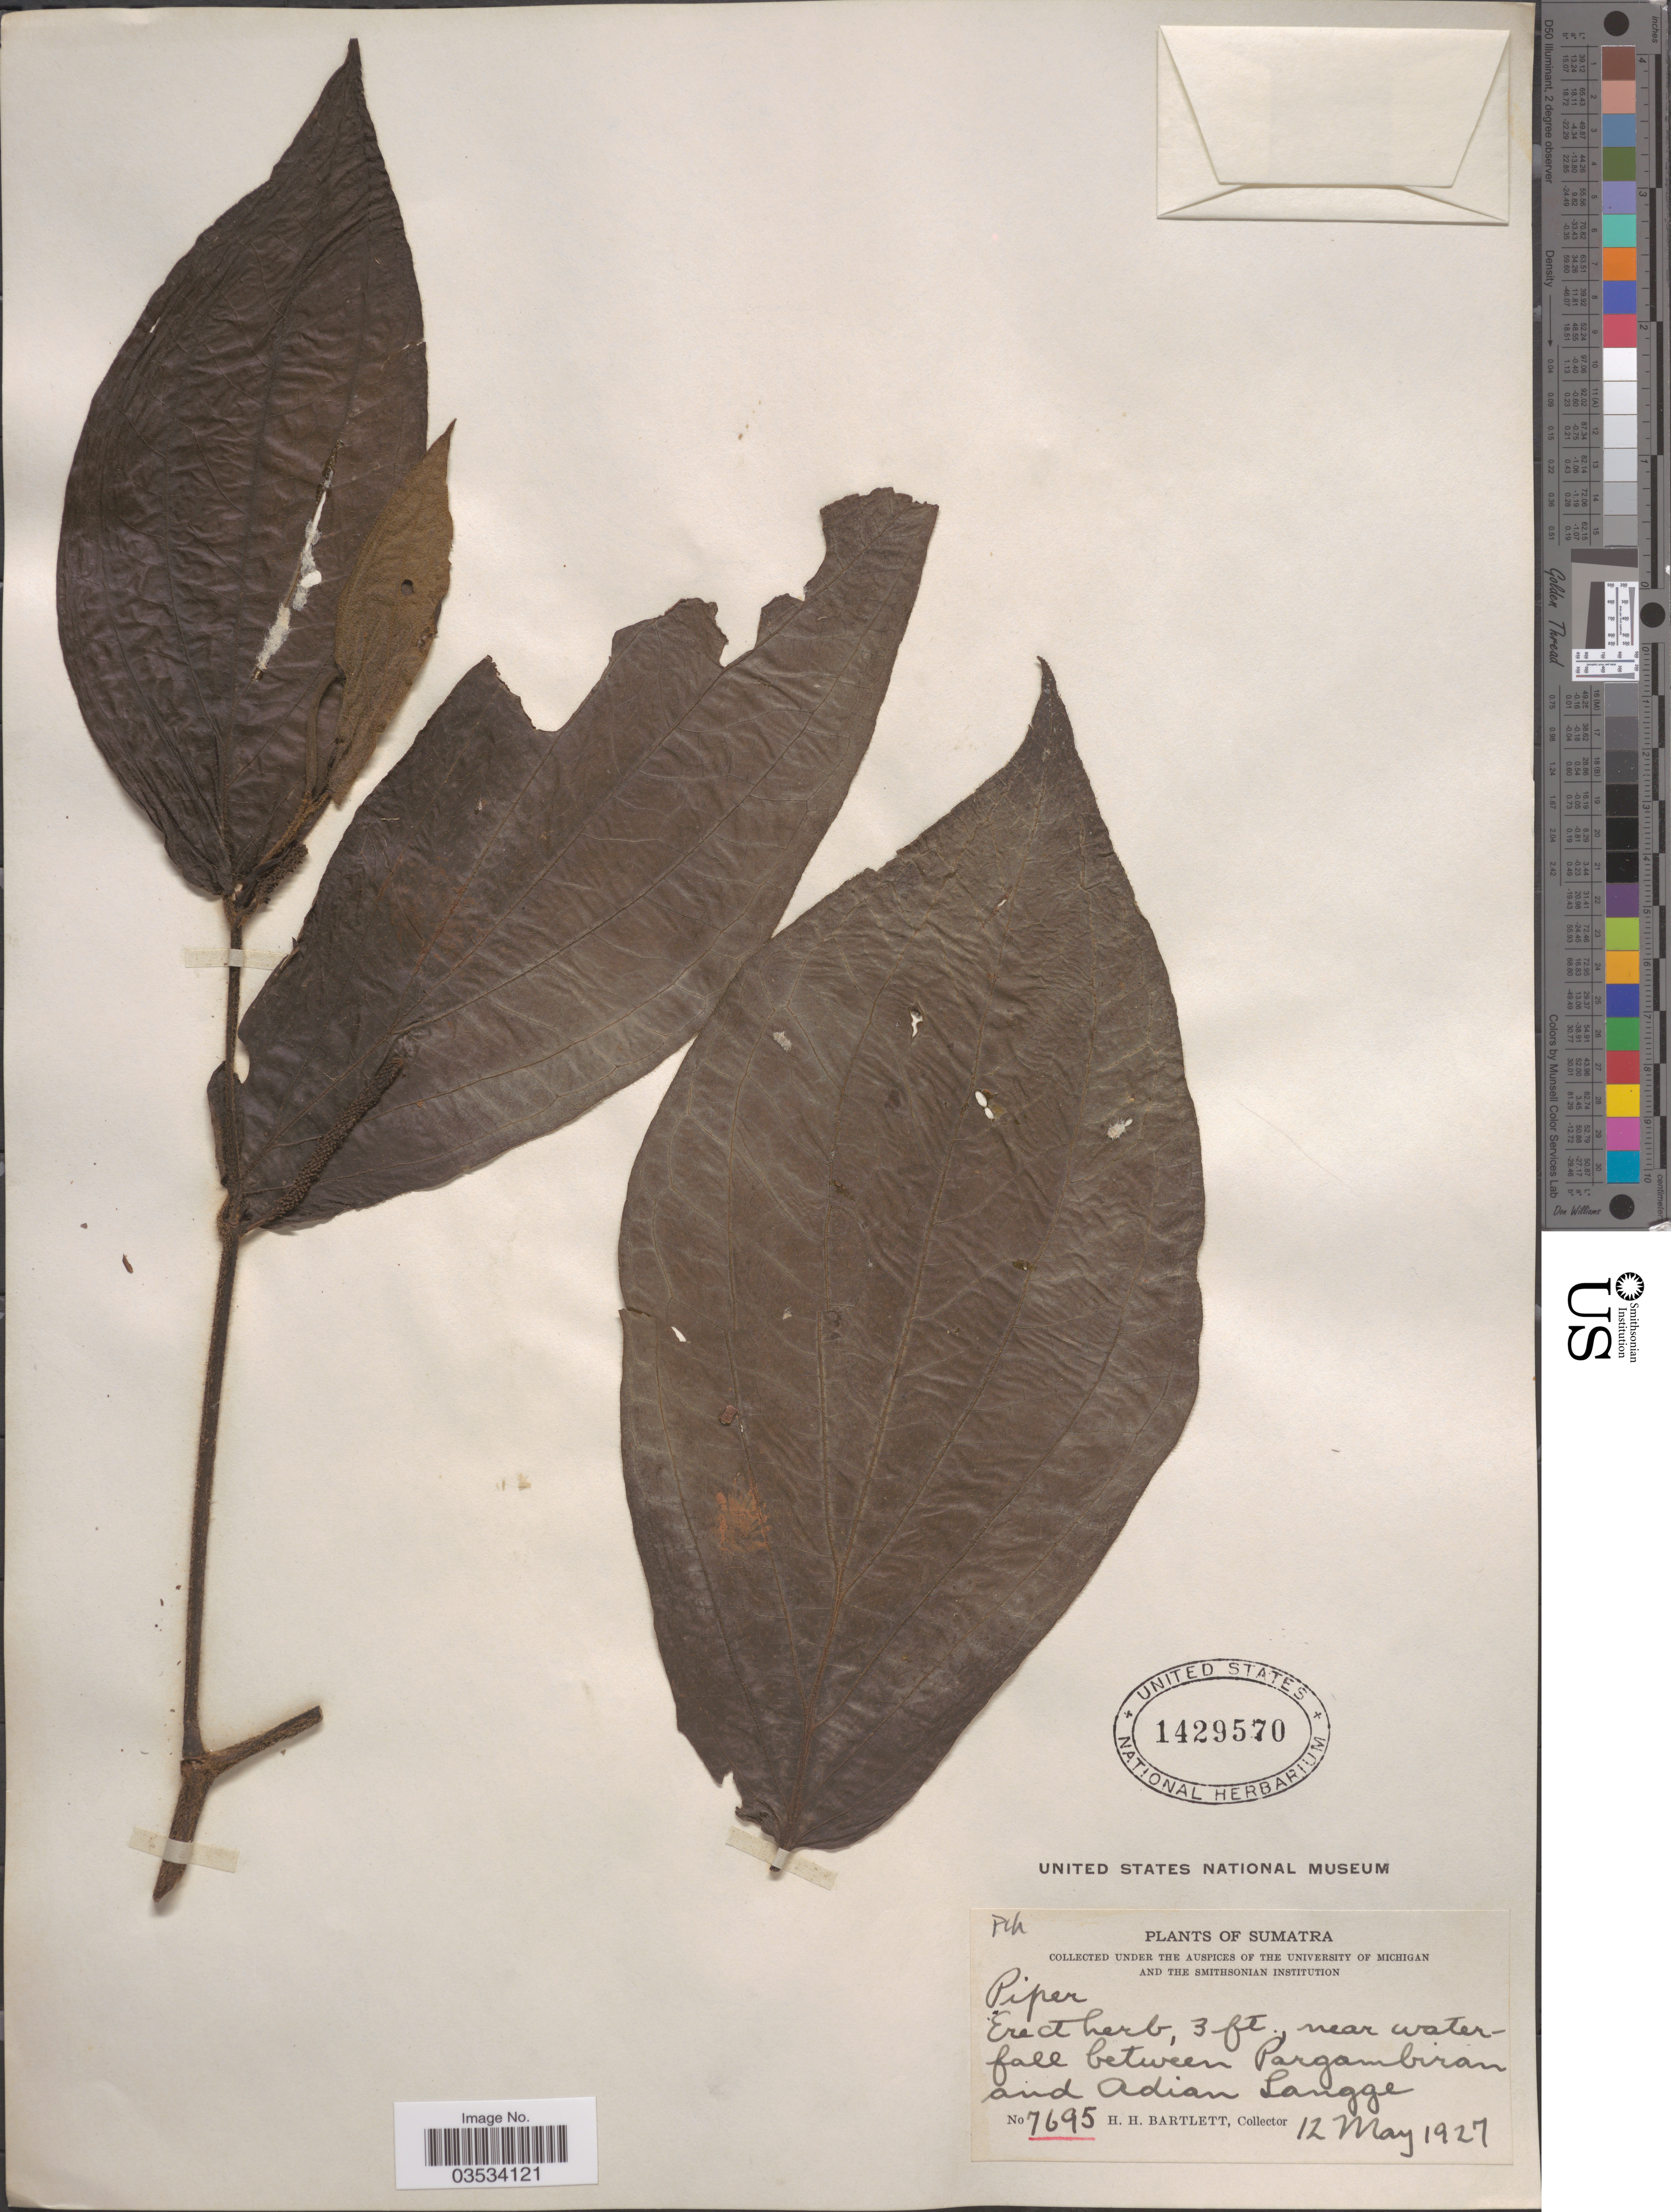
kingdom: Plantae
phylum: Tracheophyta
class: Magnoliopsida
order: Piperales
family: Piperaceae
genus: Piper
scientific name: Piper sp.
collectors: H. H. Bartlett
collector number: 7695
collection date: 1927-05-12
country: Indonesia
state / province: Sumatra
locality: Near waterfall between Pargambiran and Adian Langge.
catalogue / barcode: US 1429570